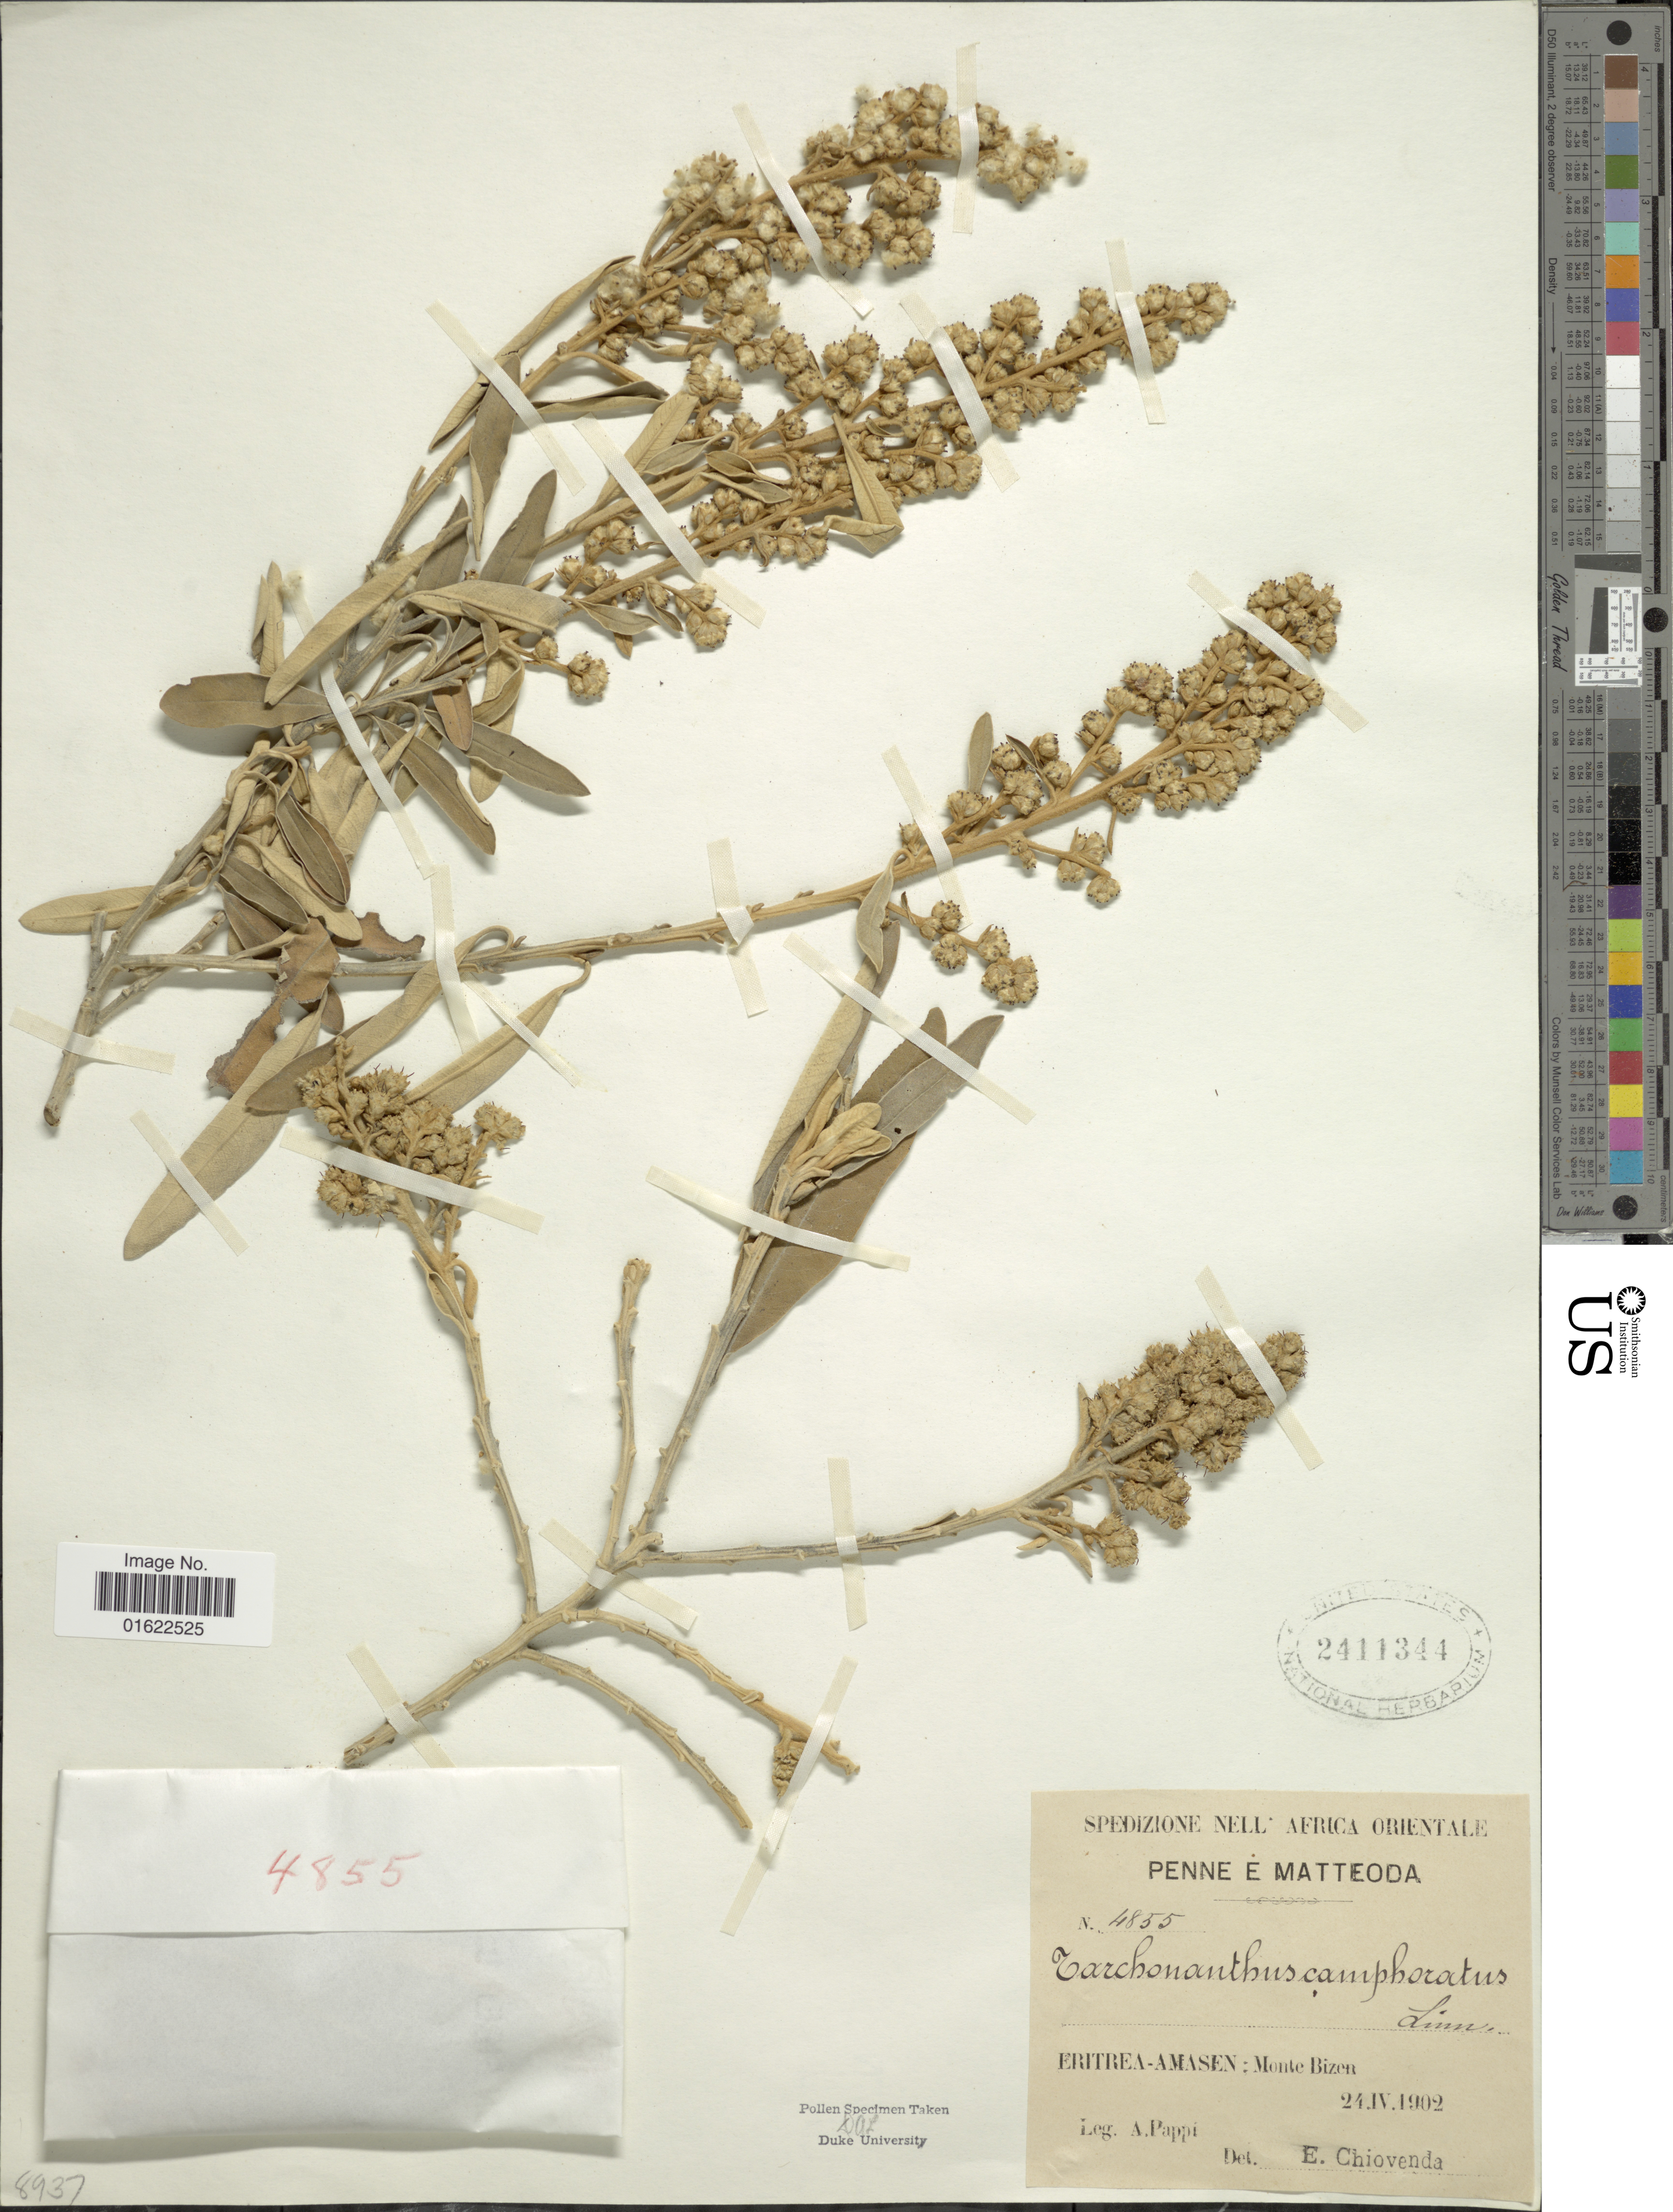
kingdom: Plantae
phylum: Tracheophyta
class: Magnoliopsida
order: Asterales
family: Asteraceae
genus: Tarchonanthus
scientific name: Tarchonanthus camphoratus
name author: L.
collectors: A. Pappi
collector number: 4855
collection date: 1902-04-24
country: Eritrea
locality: Matteoda [unsure placement], Eritrea-Amasen: Monte Bizen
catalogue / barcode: US 2411344